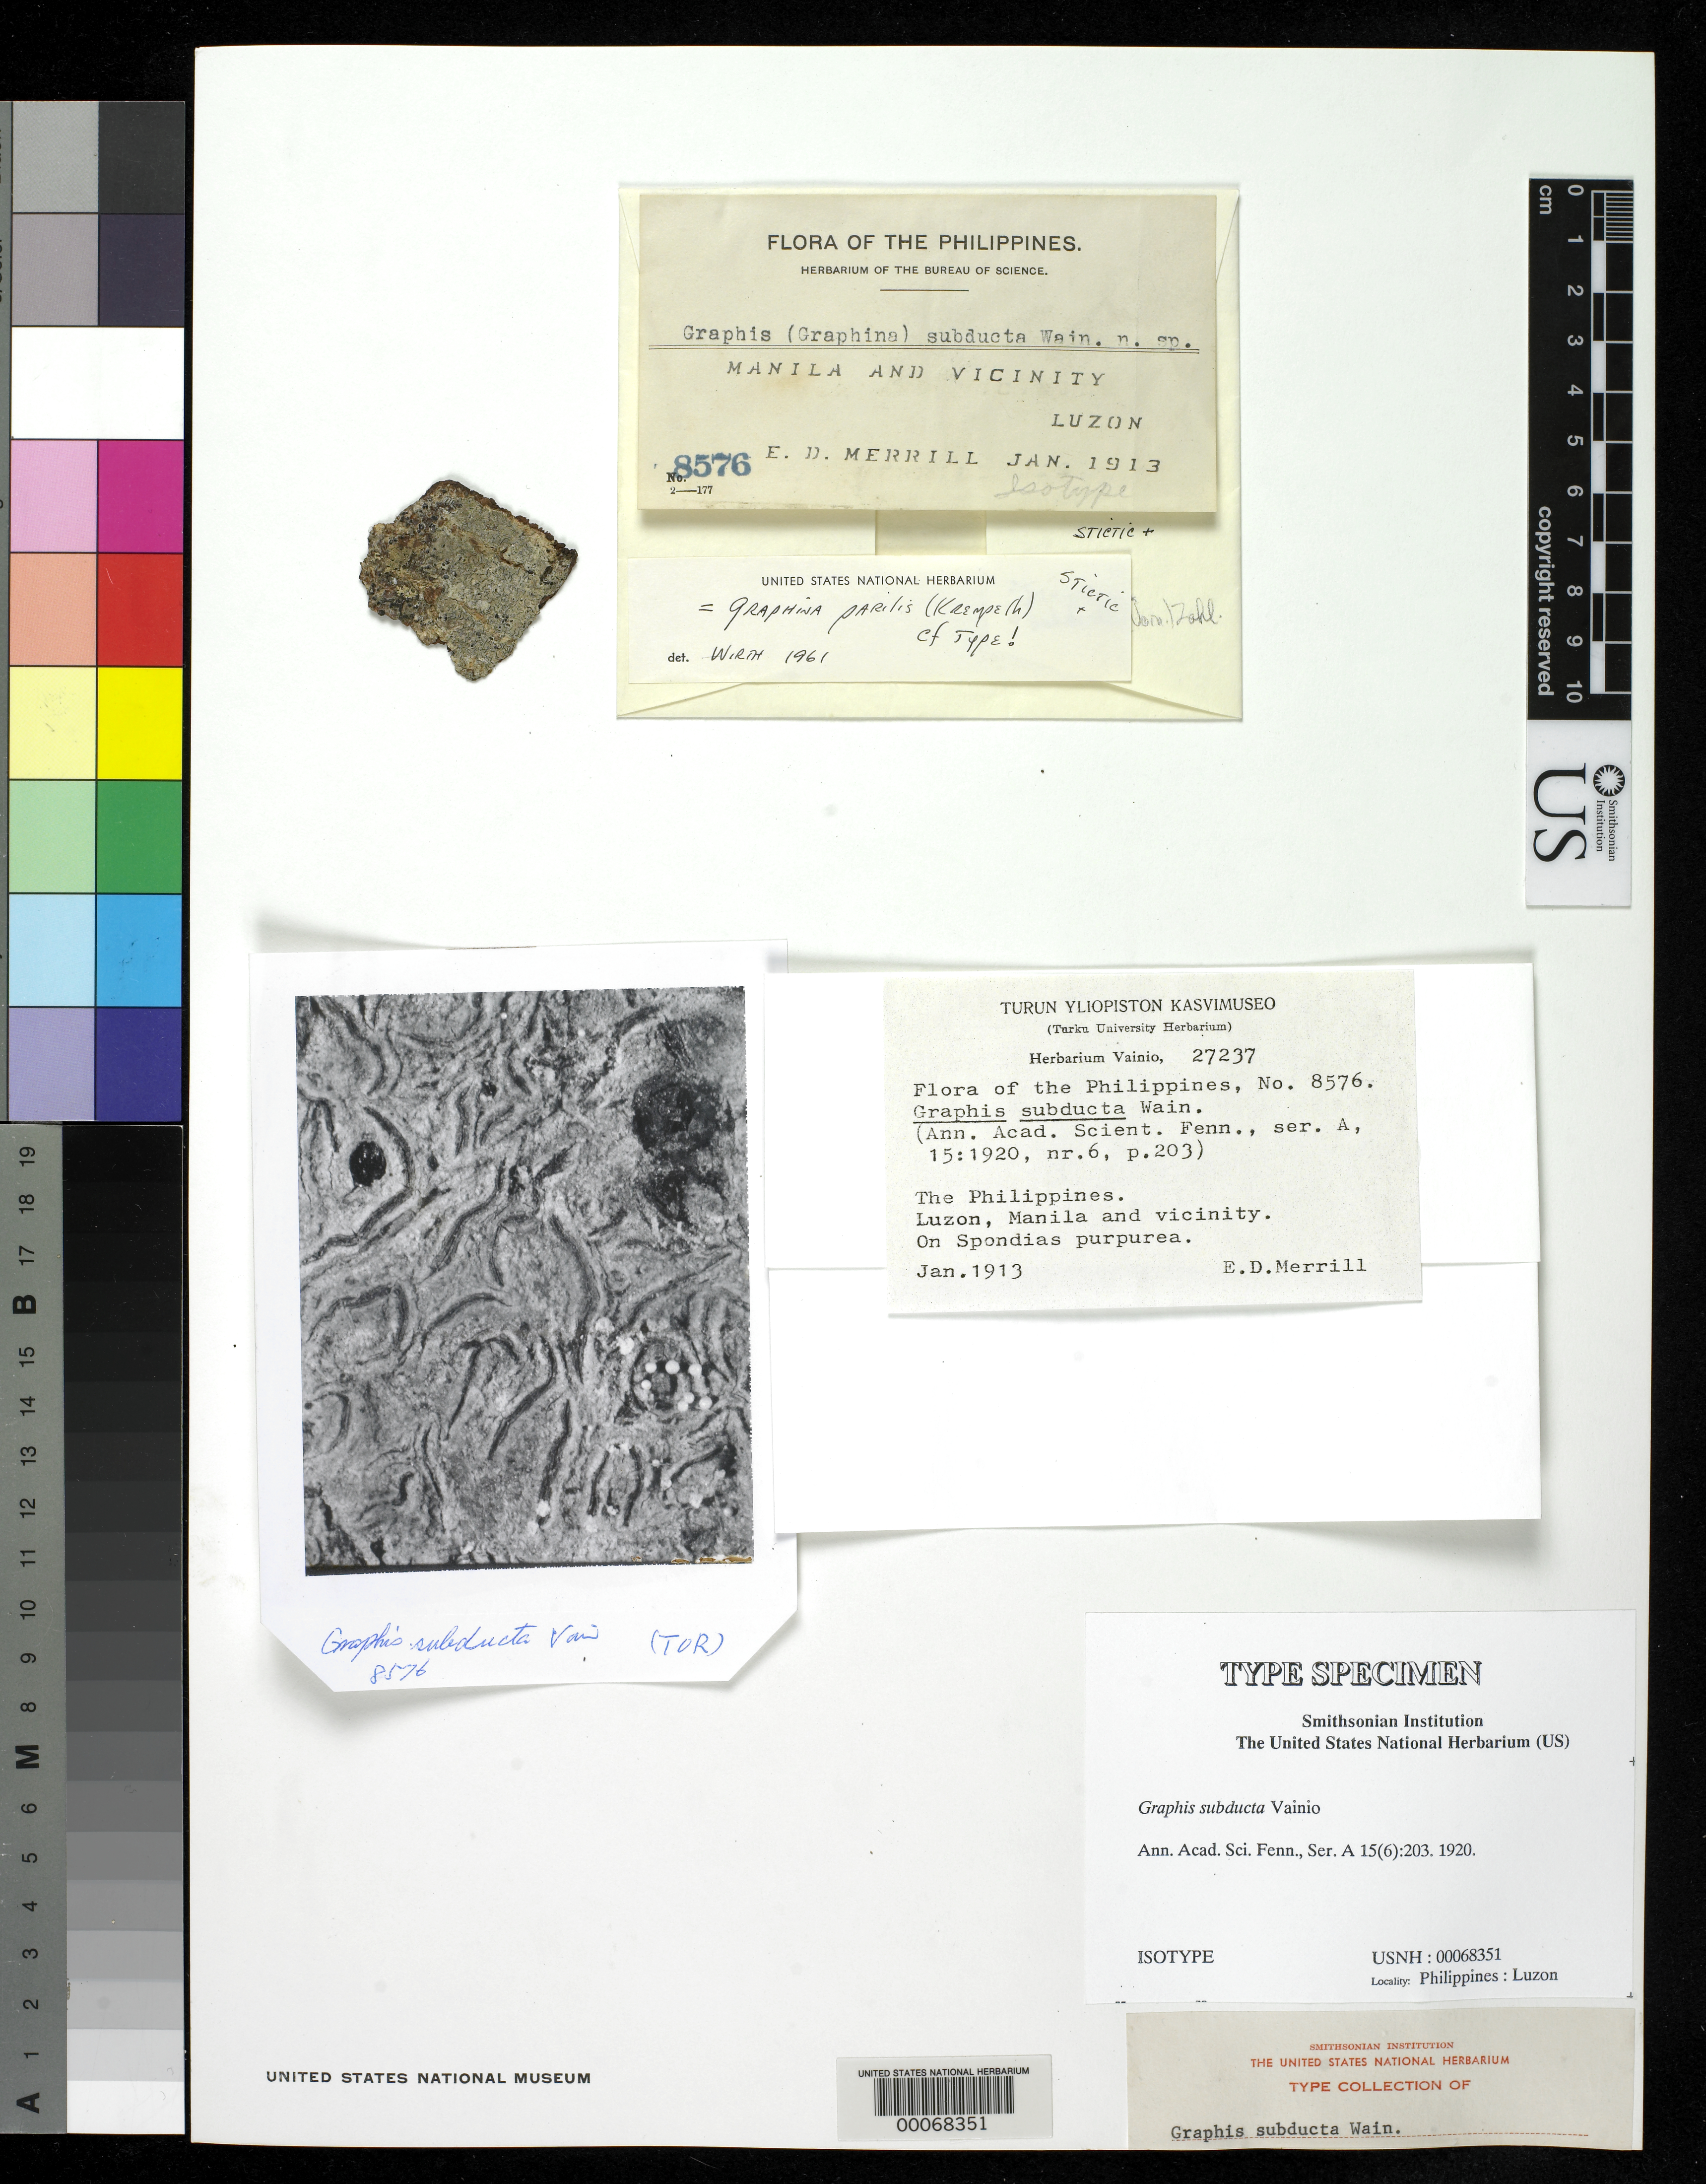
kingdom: Fungi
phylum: Ascomycota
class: Lecanoromycetes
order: Ostropales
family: Graphidaceae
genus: Graphis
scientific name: Graphis subducta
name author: Vain.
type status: Isotype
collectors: E. D. Merrill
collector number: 8576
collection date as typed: Jan 1913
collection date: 1913-01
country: Philippines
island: Luzon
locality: Manila.